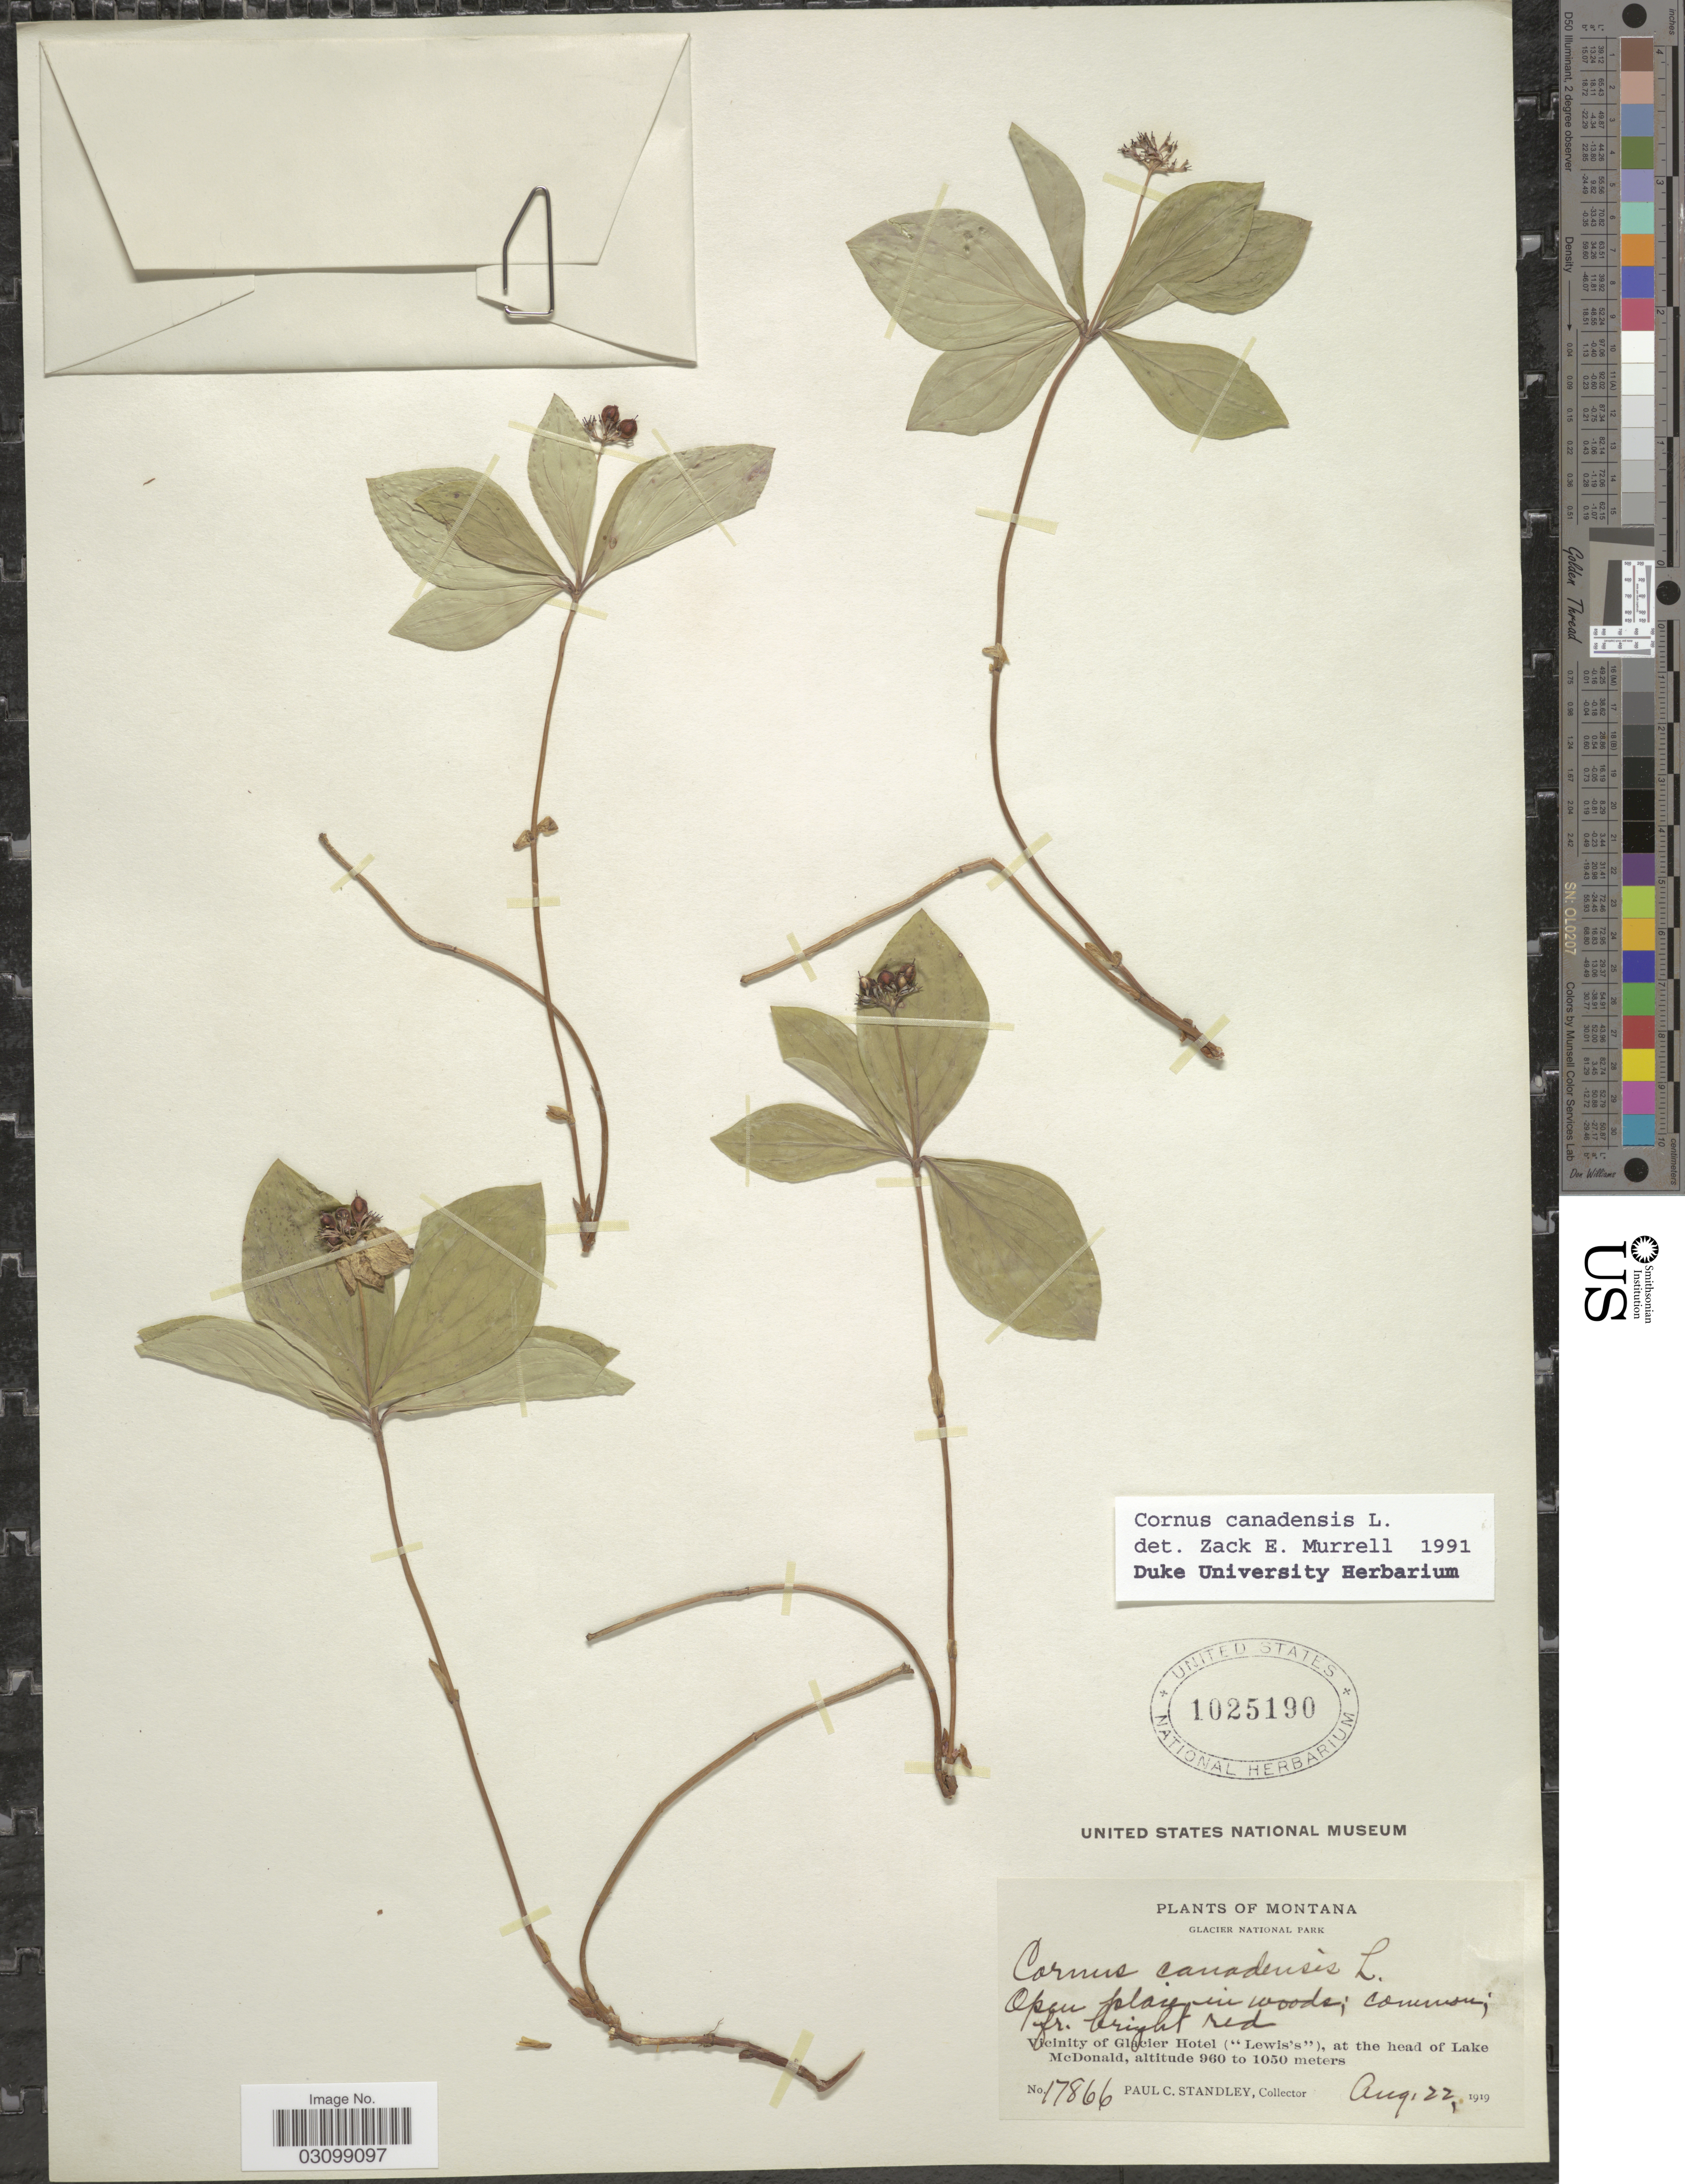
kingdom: Plantae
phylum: Tracheophyta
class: Magnoliopsida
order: Cornales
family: Cornaceae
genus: Cornus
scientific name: Cornus canadensis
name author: L.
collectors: P. C. Standley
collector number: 17866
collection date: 1919-08-22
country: United States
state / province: Montana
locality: Glacier National Park. Vicinity of Glacier Hotel ("Lewis's"), at the head of Lake McDonald.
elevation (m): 960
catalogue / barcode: US 1025190